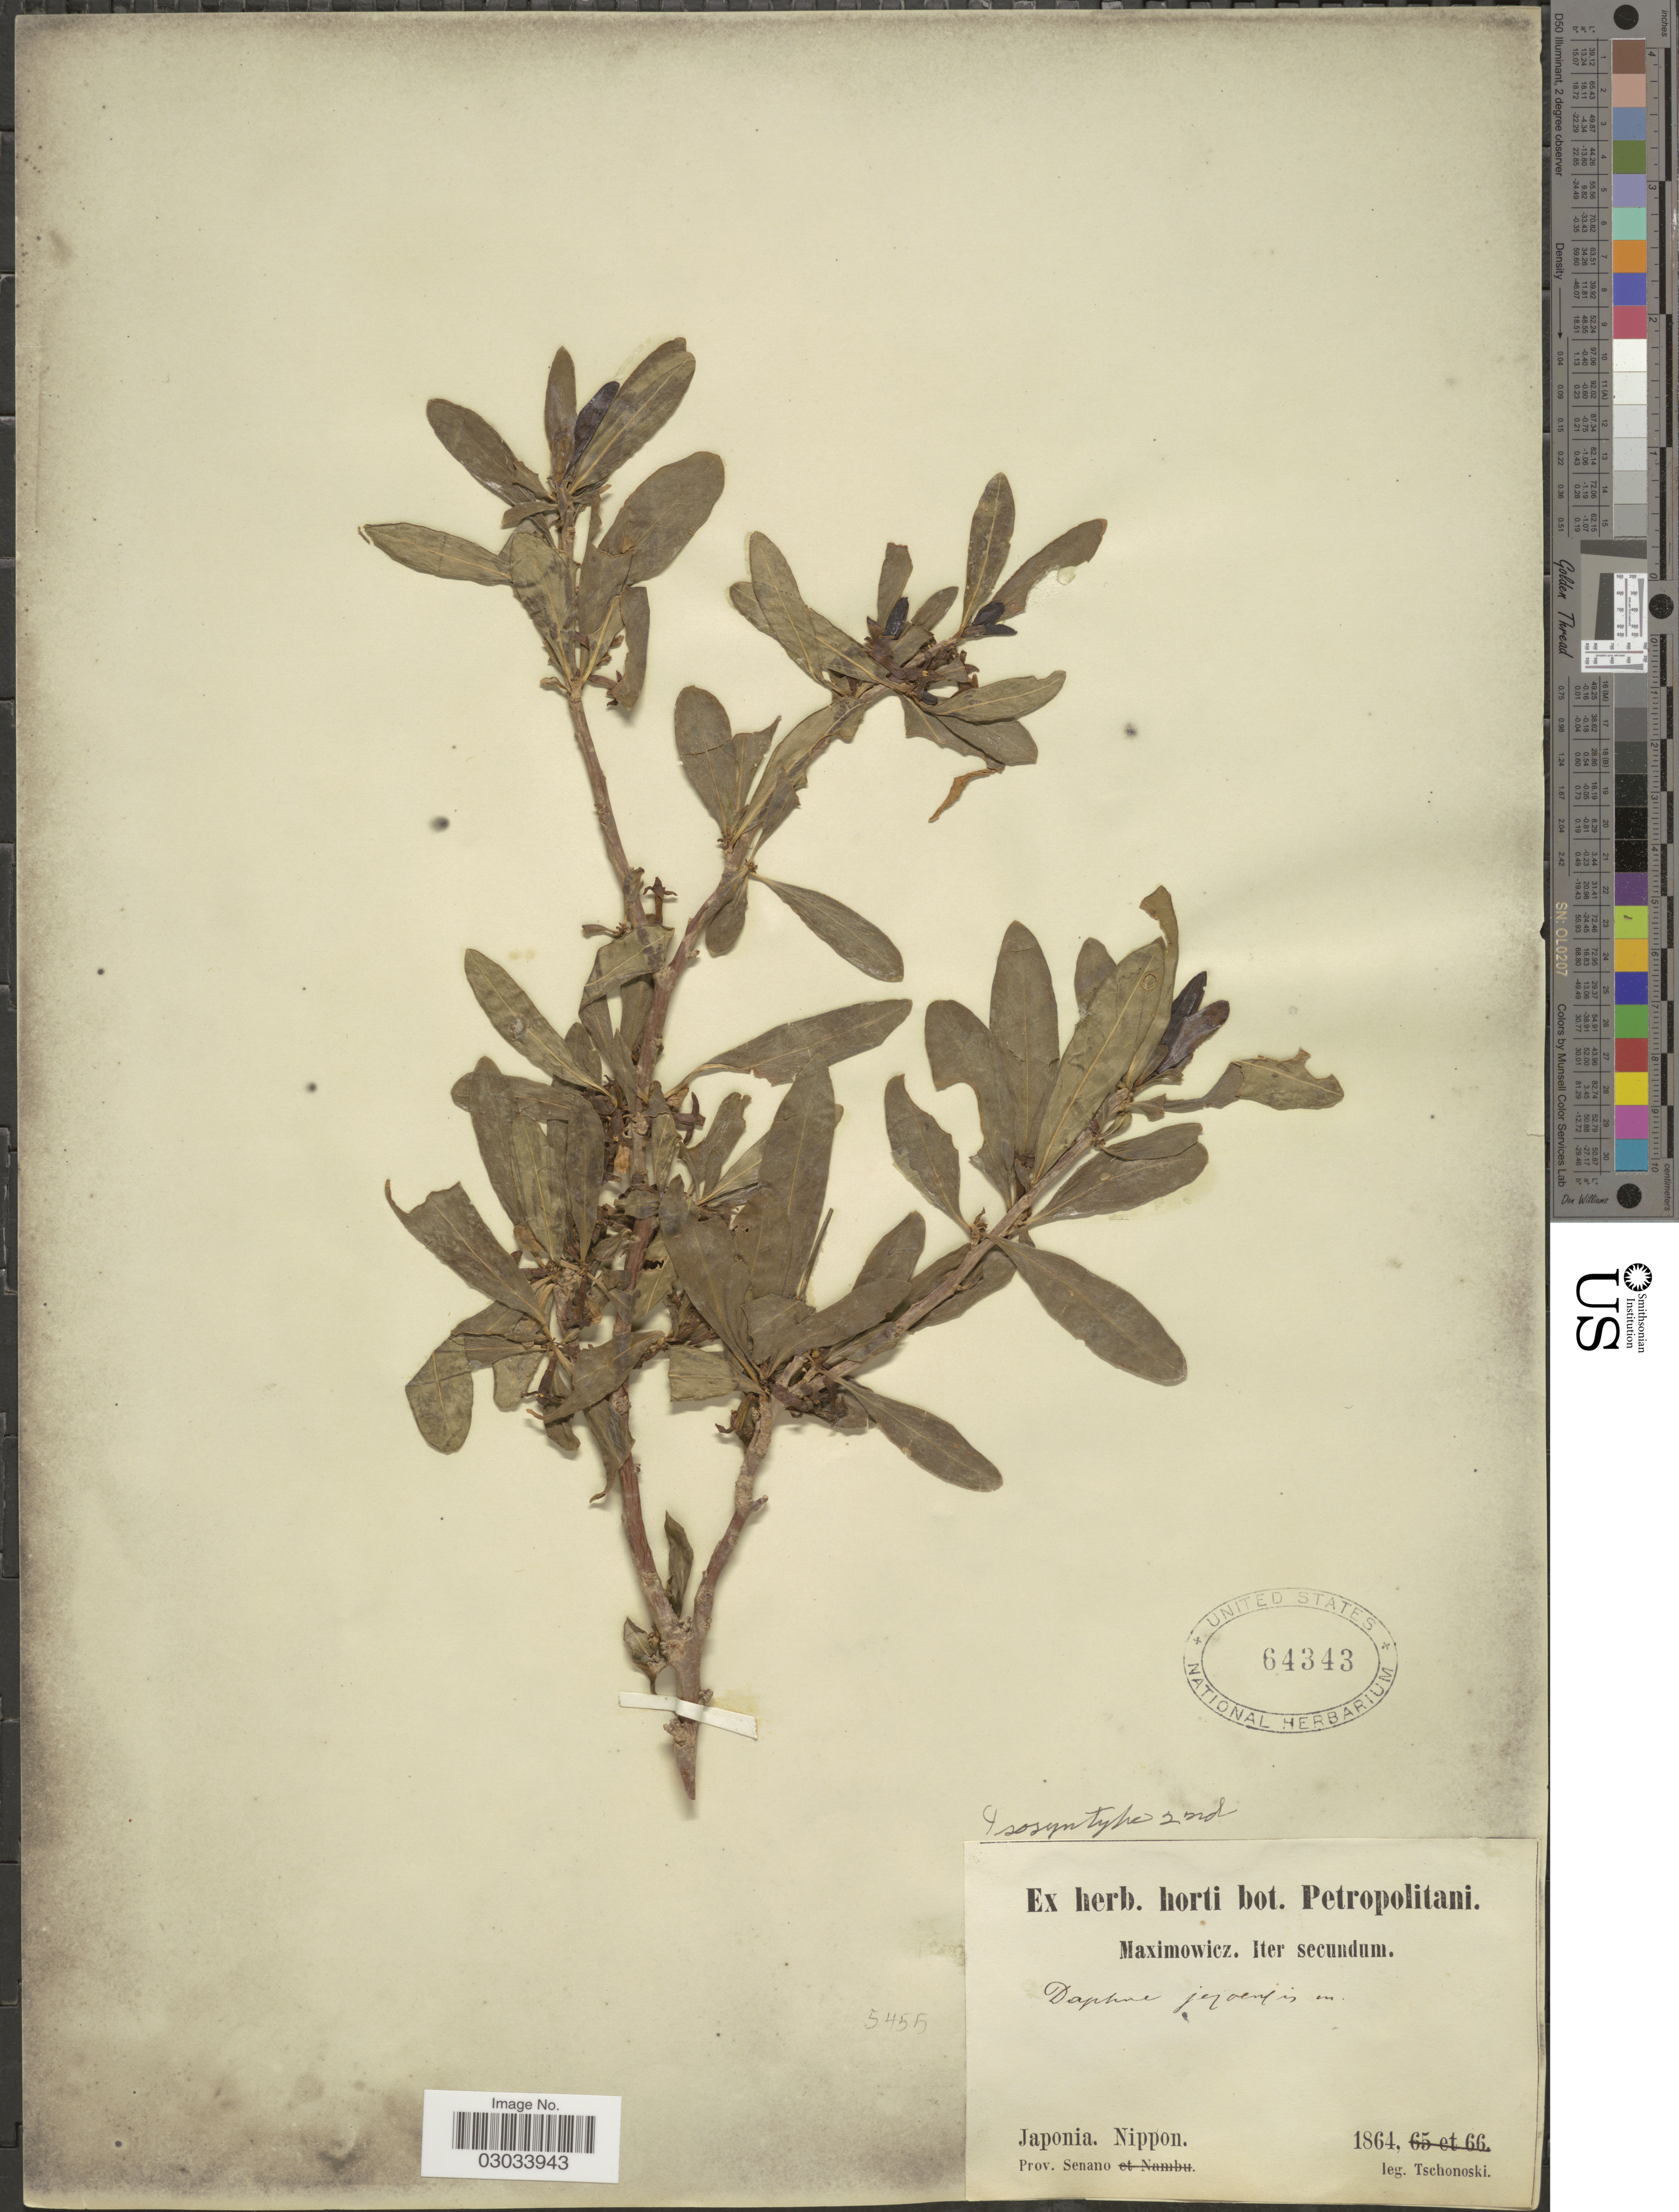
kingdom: Plantae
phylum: Tracheophyta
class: Magnoliopsida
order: Malvales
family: Thymelaeaceae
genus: Daphne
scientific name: Daphne jezoensis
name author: Maxim.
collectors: -. Tschonoski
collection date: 1864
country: Japan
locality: Nippon. Prov. Senano.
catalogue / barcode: US 64343